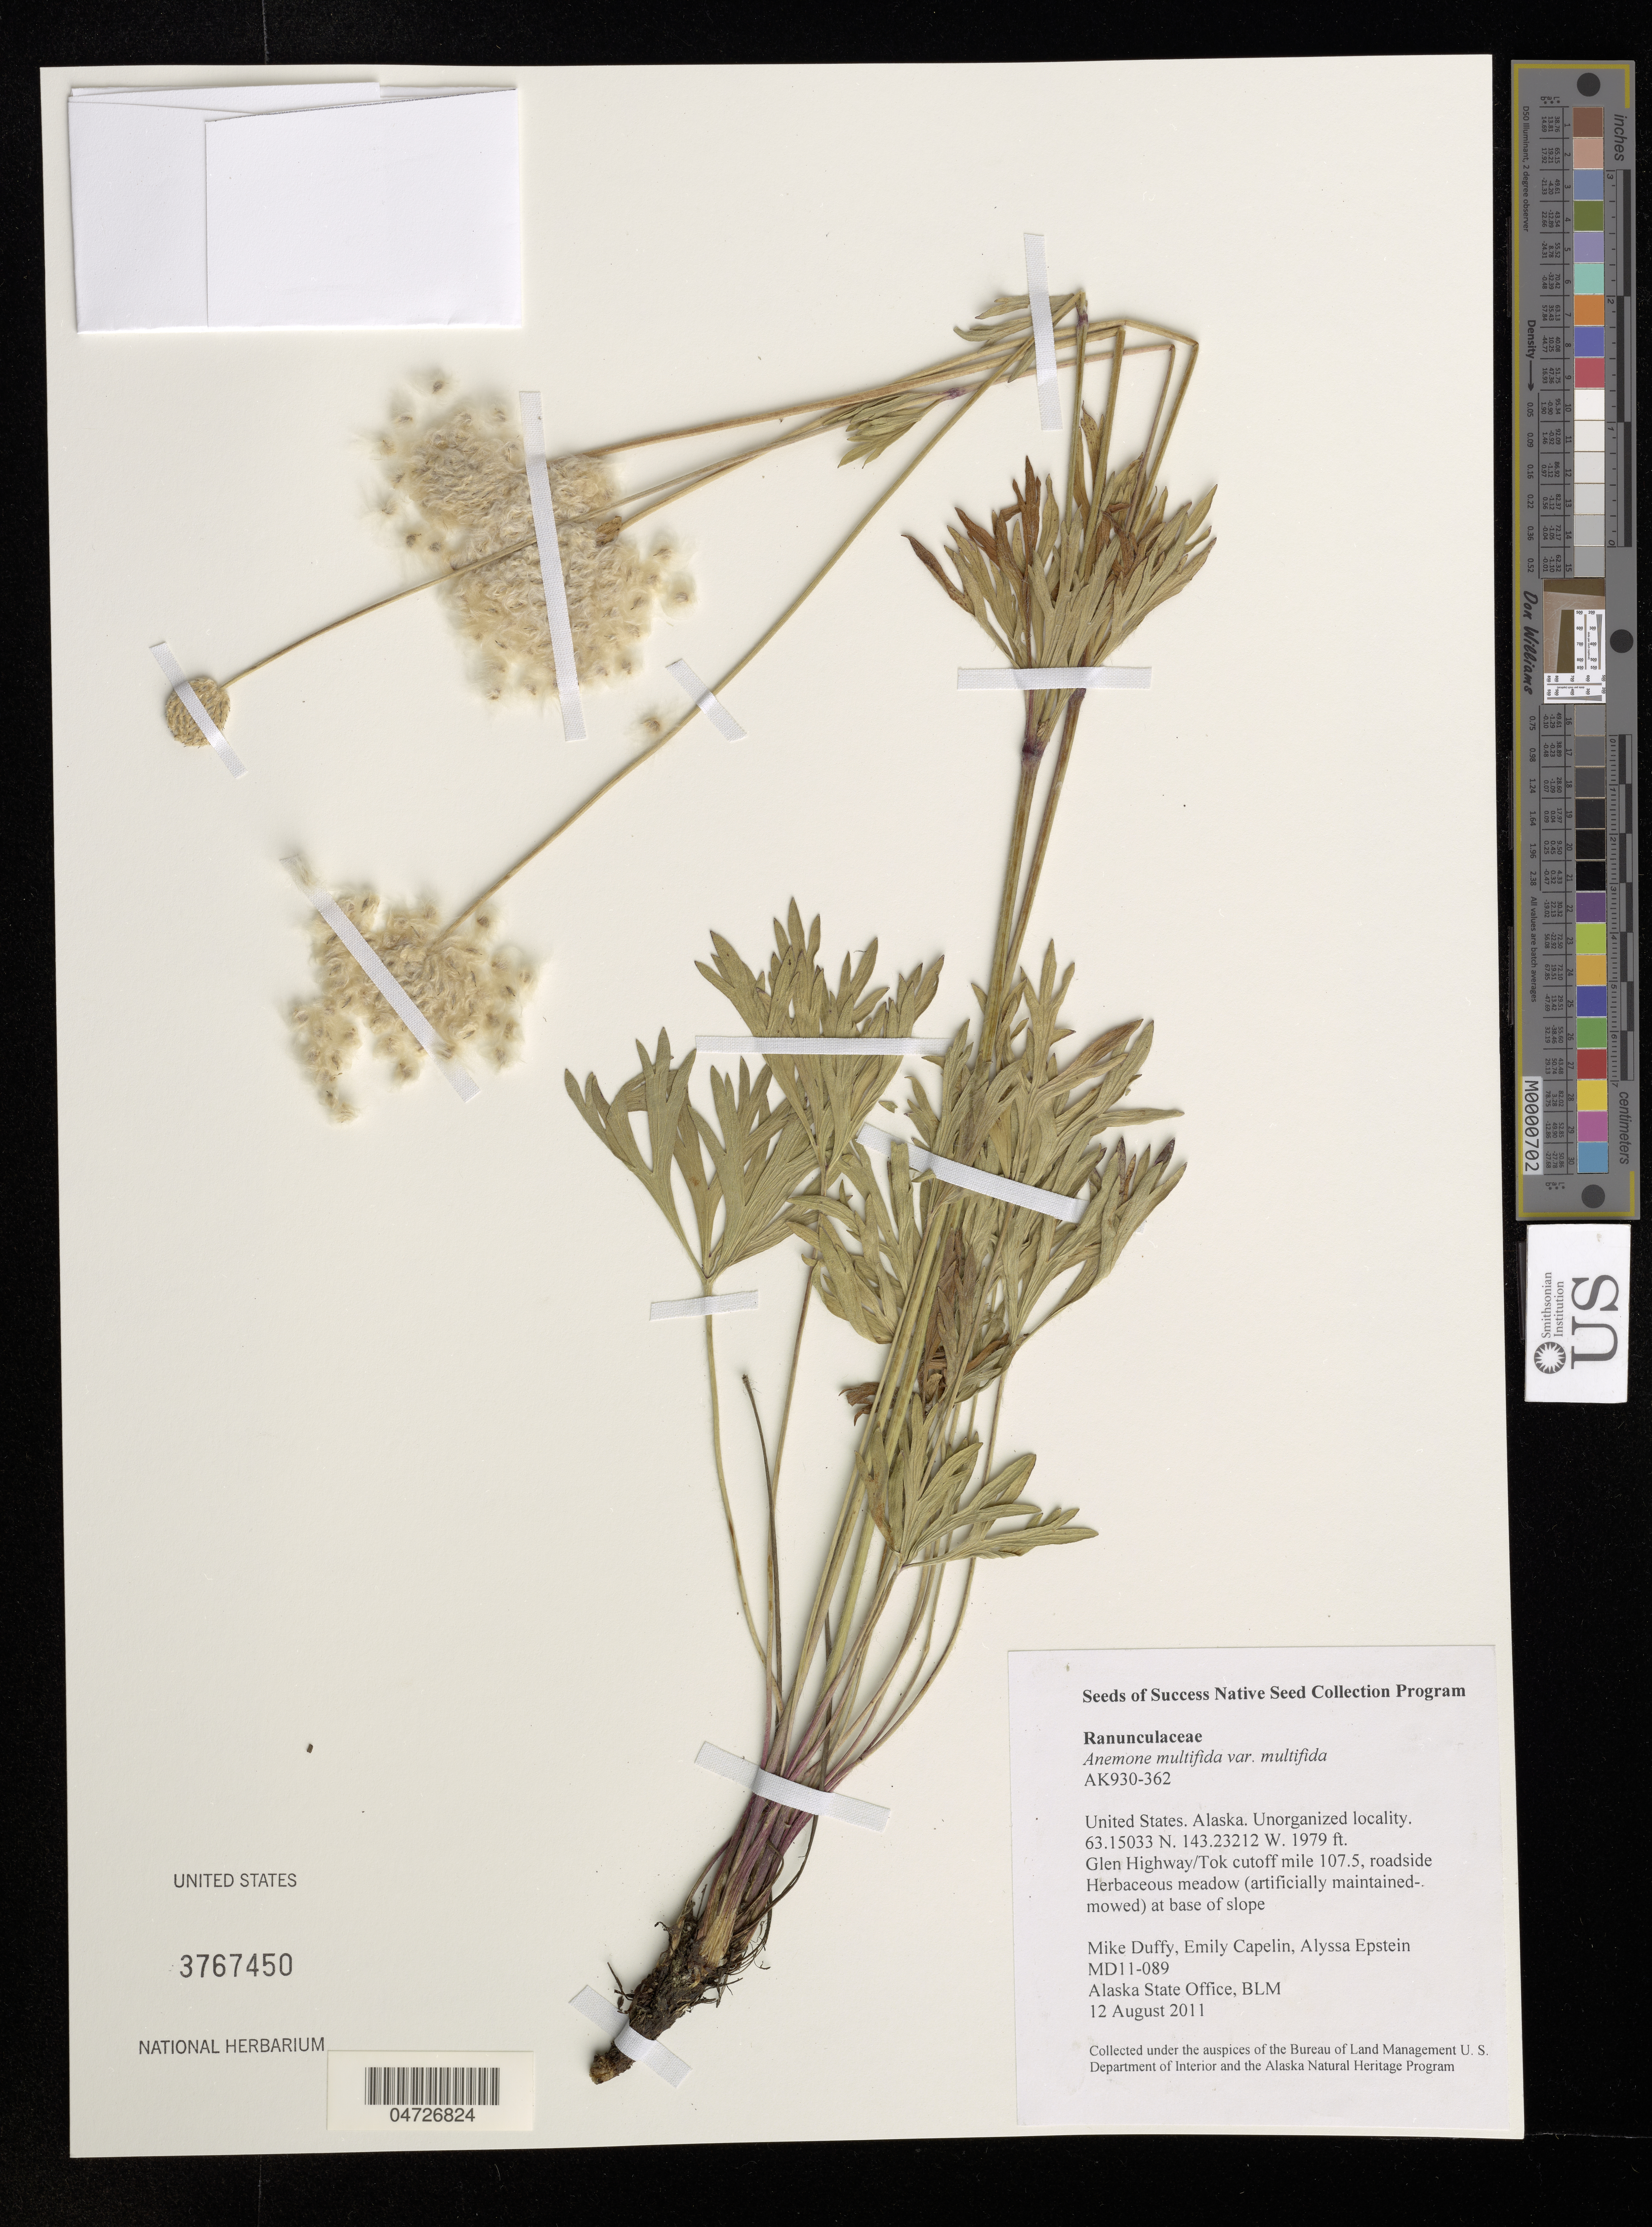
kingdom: Plantae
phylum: Tracheophyta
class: Magnoliopsida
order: Ranunculales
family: Ranunculaceae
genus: Anemone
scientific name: Anemone multifida var. multifida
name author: Poir.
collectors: M. Duffy, E. Capelin & A. Epstein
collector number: MD11-089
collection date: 2011-08-12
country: United States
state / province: Alaska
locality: Unorganized locality. Glen Highway/ Tok cutoff mile 107.5, roadside.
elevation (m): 603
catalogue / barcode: US 3767450